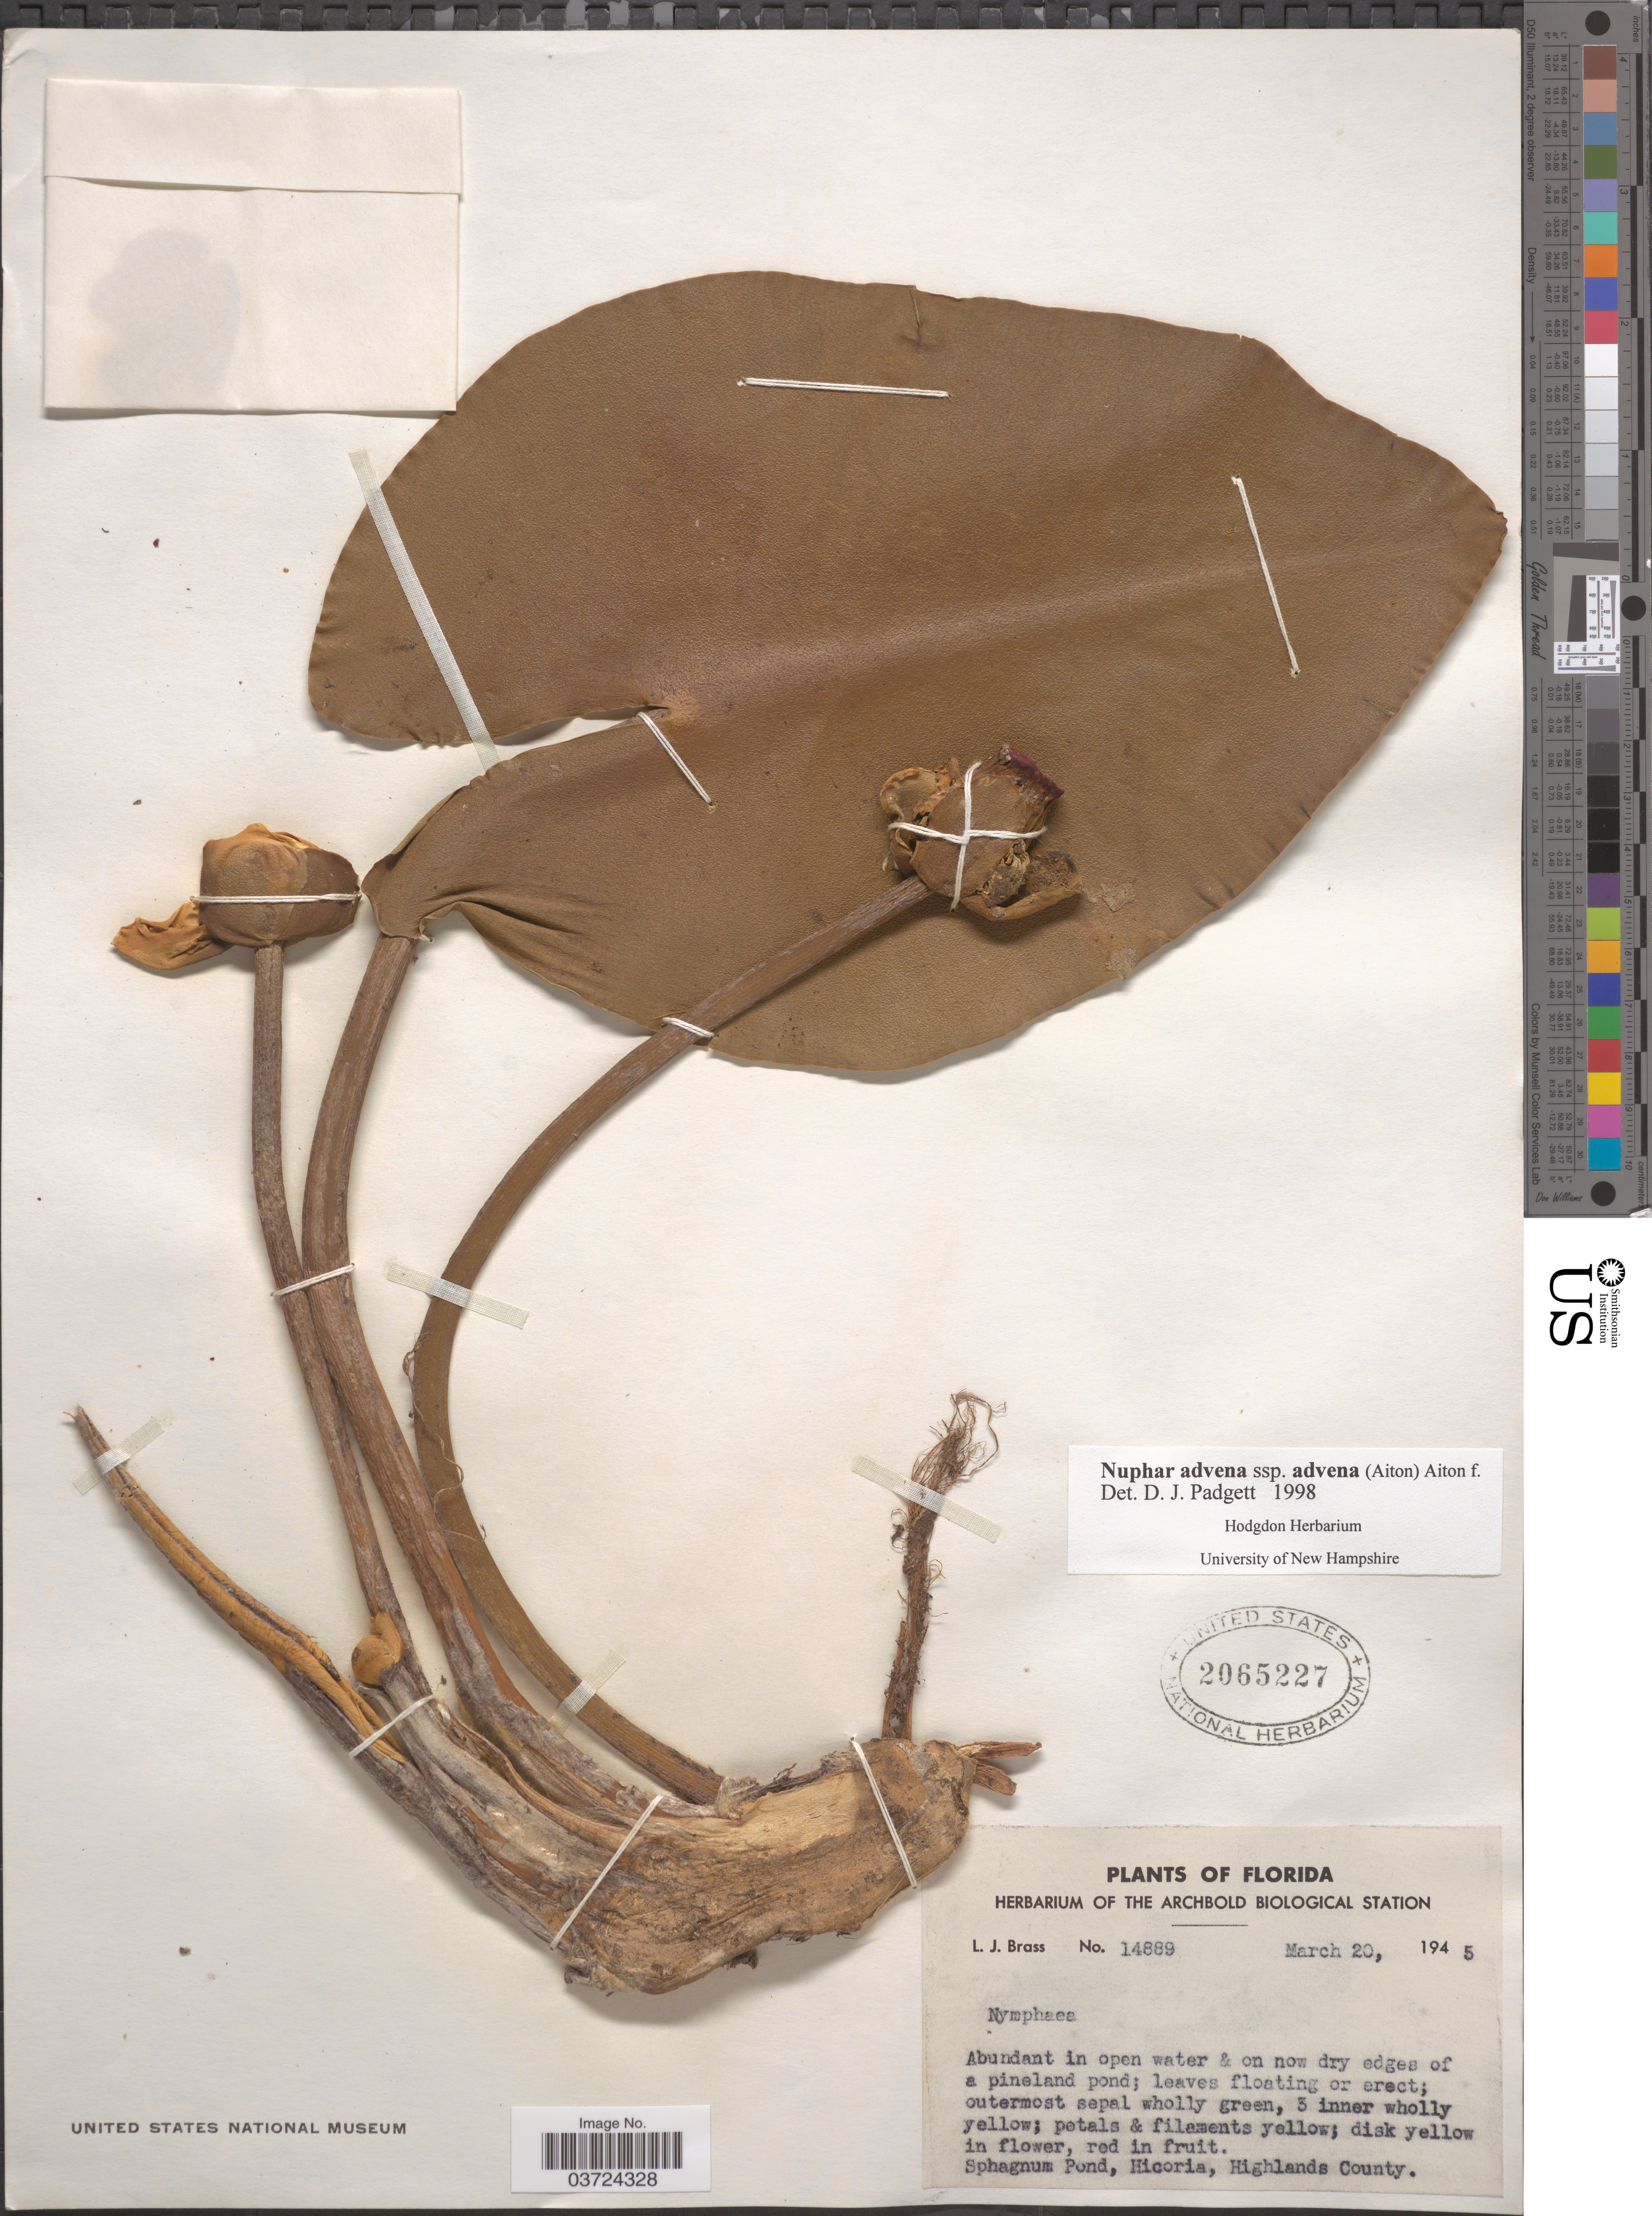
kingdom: Plantae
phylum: Tracheophyta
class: Magnoliopsida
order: Nymphaeales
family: Nymphaeaceae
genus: Nuphar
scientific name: Nuphar advena subsp. advena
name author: (Aiton) W.T. Aiton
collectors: L. J. Brass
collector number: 14889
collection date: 1945-03-20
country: United States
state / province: Florida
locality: In open water & on now dry edges of a pineland pond. Sphagnum Pond, Hicoria, Highlands County.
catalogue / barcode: US 2065227